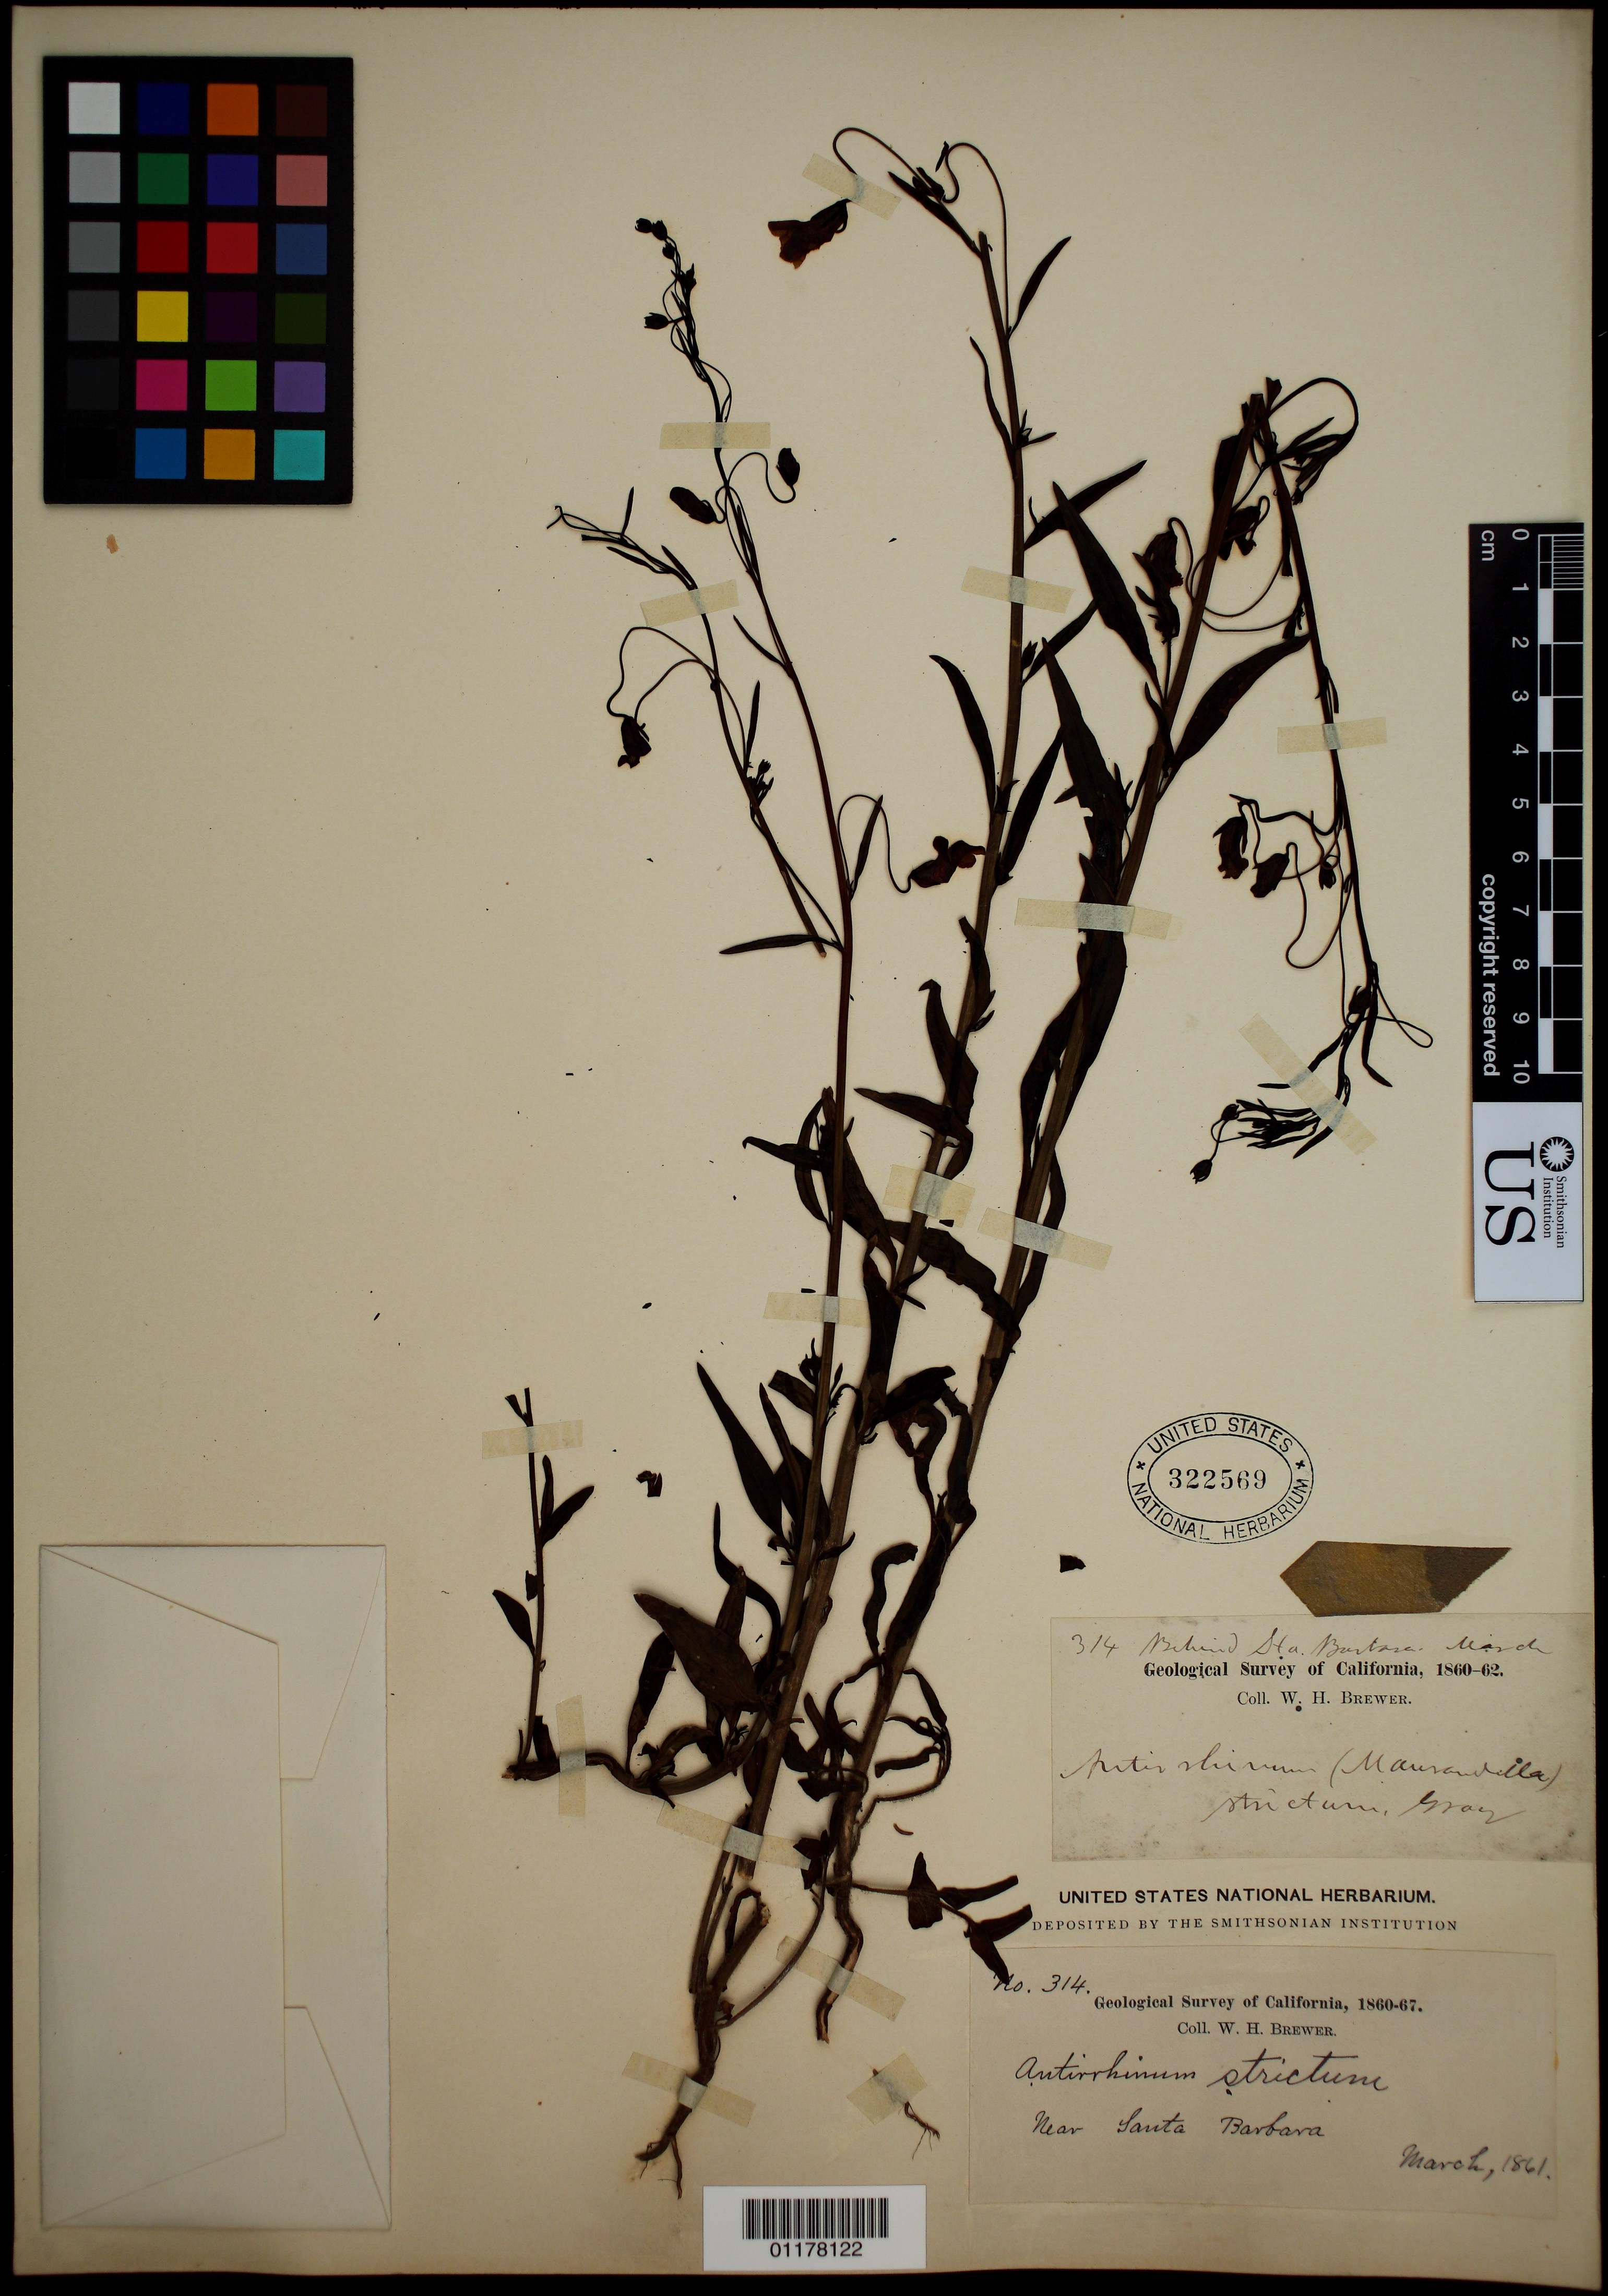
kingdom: Plantae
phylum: Tracheophyta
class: Magnoliopsida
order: Lamiales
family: Plantaginaceae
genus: Neogaerrhinum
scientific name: Neogaerrhinum strictum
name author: (Hook. & Arn.) Rothm.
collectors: W. H. Brewer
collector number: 314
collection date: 1861-03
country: United States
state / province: California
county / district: Santa Barbara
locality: near Santa Barbara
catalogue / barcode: US 322569